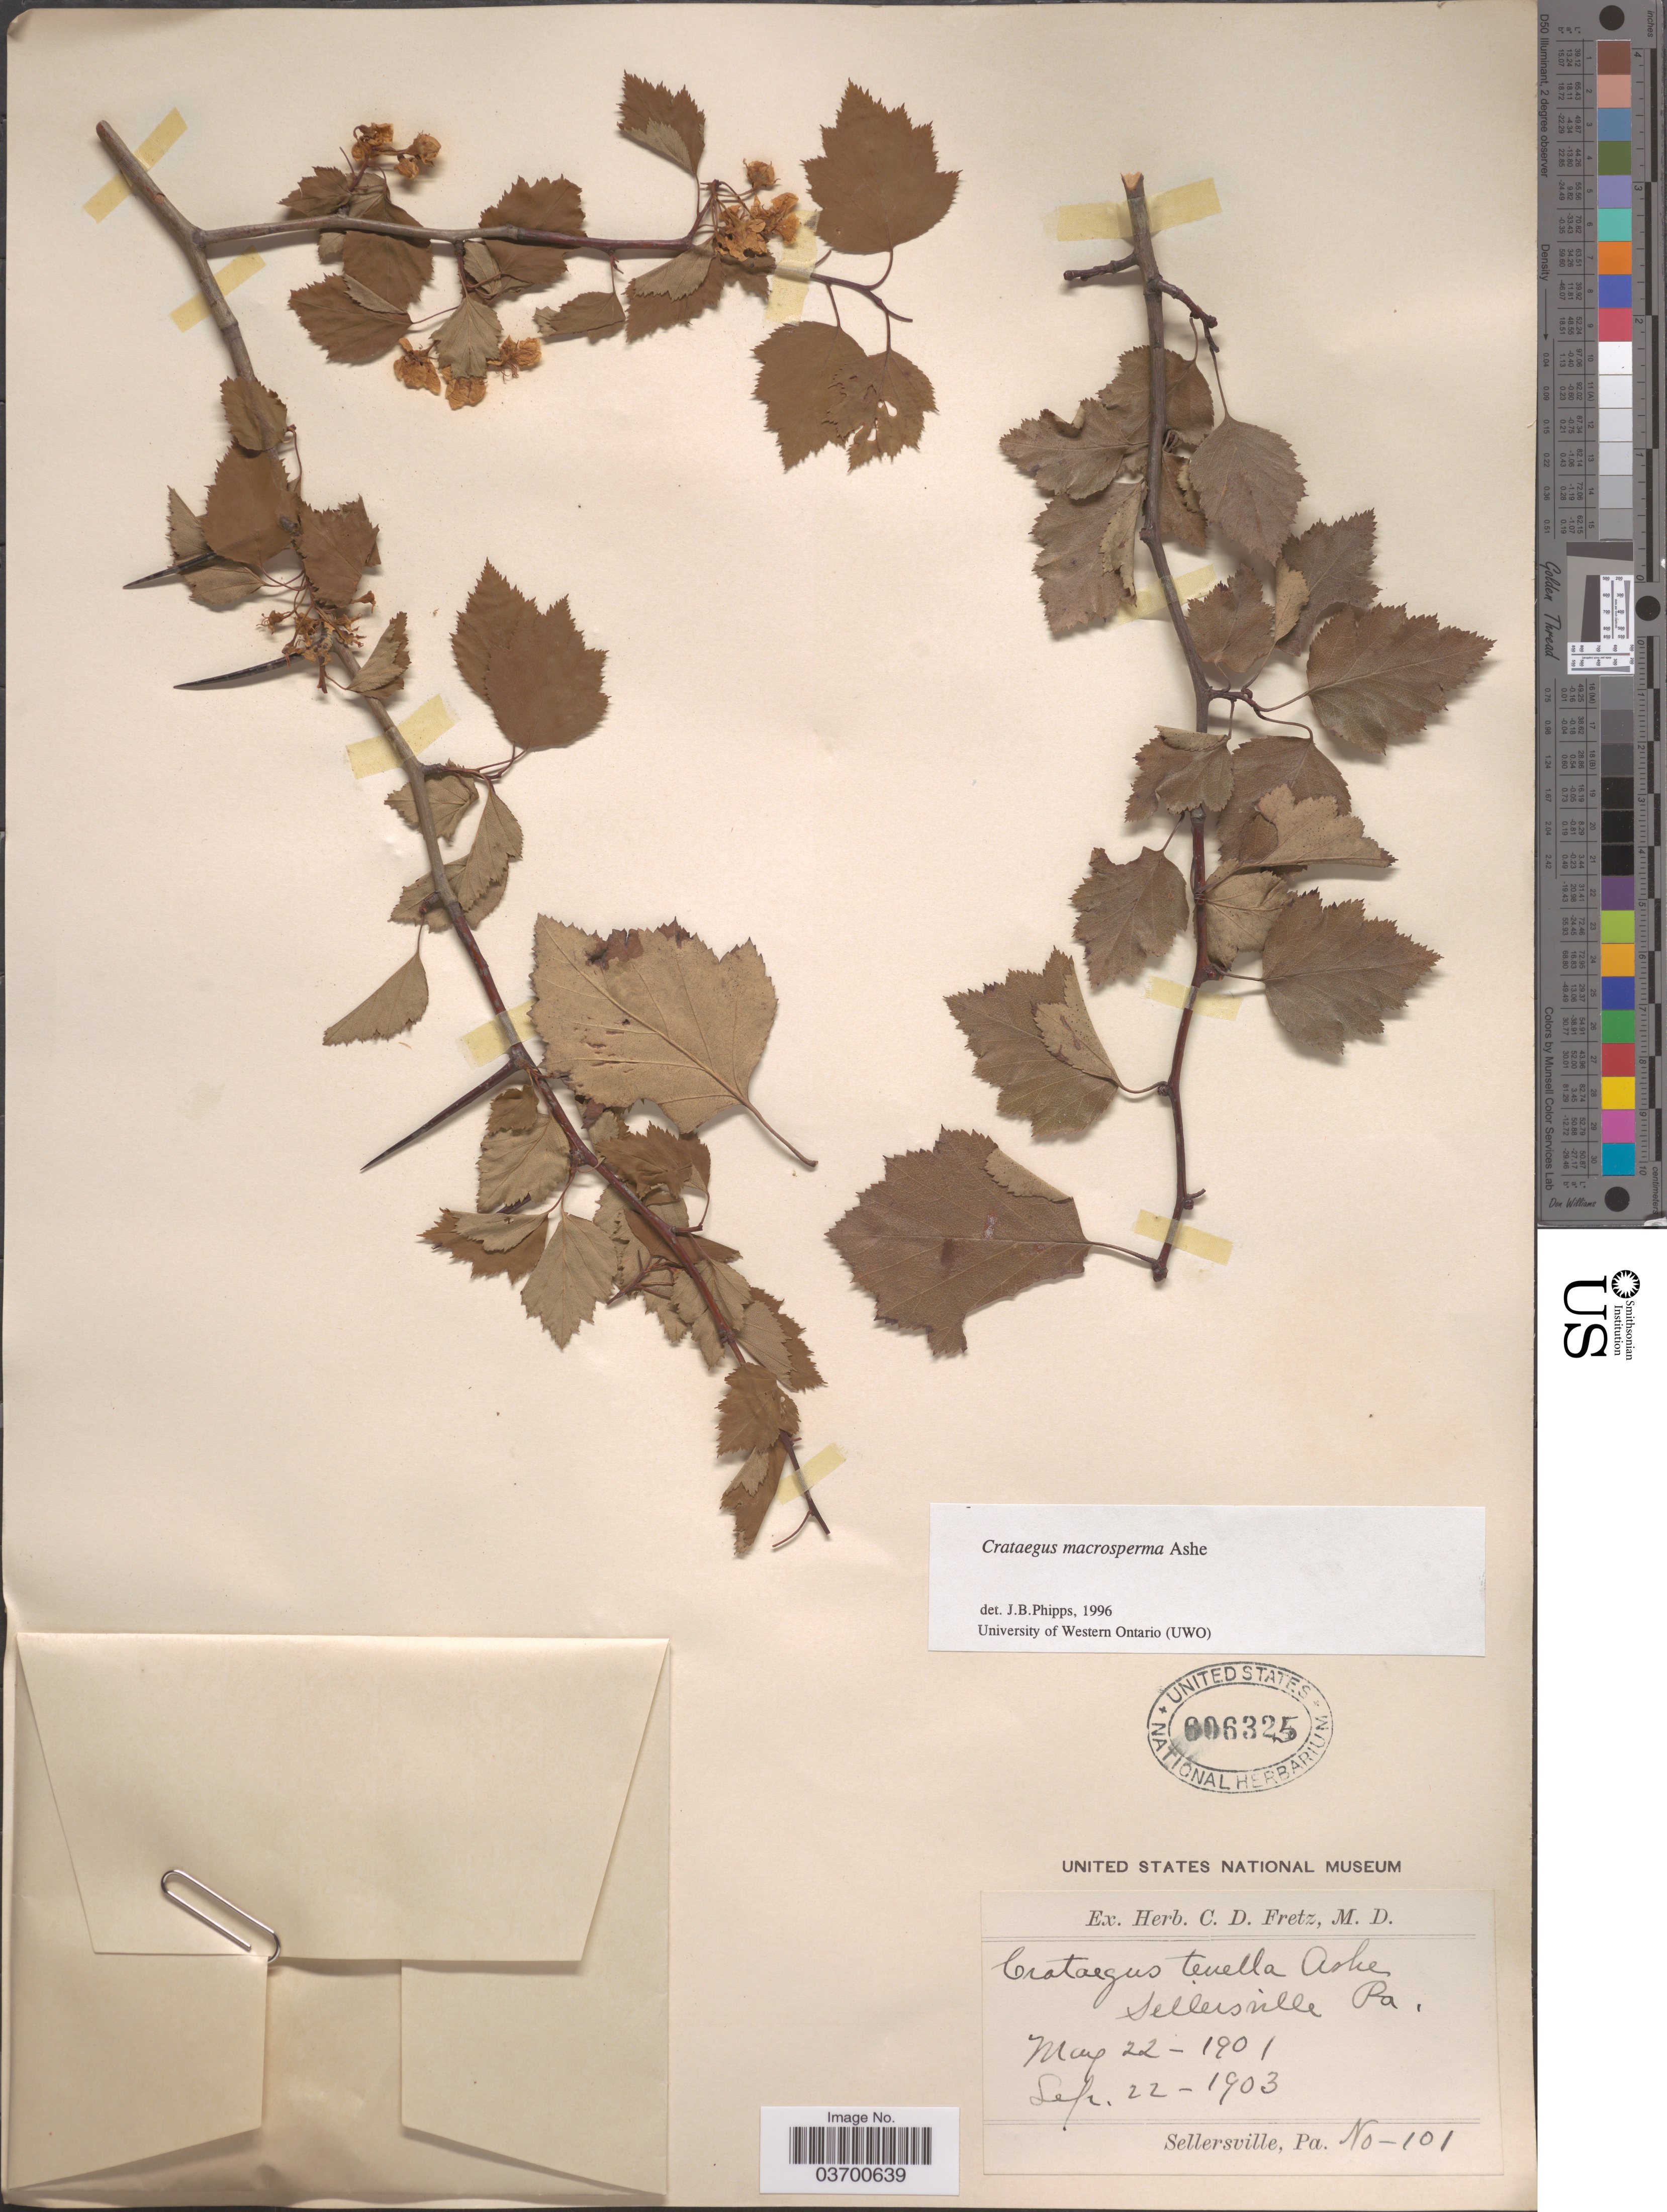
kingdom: Plantae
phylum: Tracheophyta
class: Magnoliopsida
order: Rosales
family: Rosaceae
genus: Crataegus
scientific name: Crataegus macrosperma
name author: Ashe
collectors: ex herb. C.D. Fretz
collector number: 101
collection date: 1901-05-22/1903-09-22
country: United States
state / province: Pennsylvania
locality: Sellersville.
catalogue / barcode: US 606325